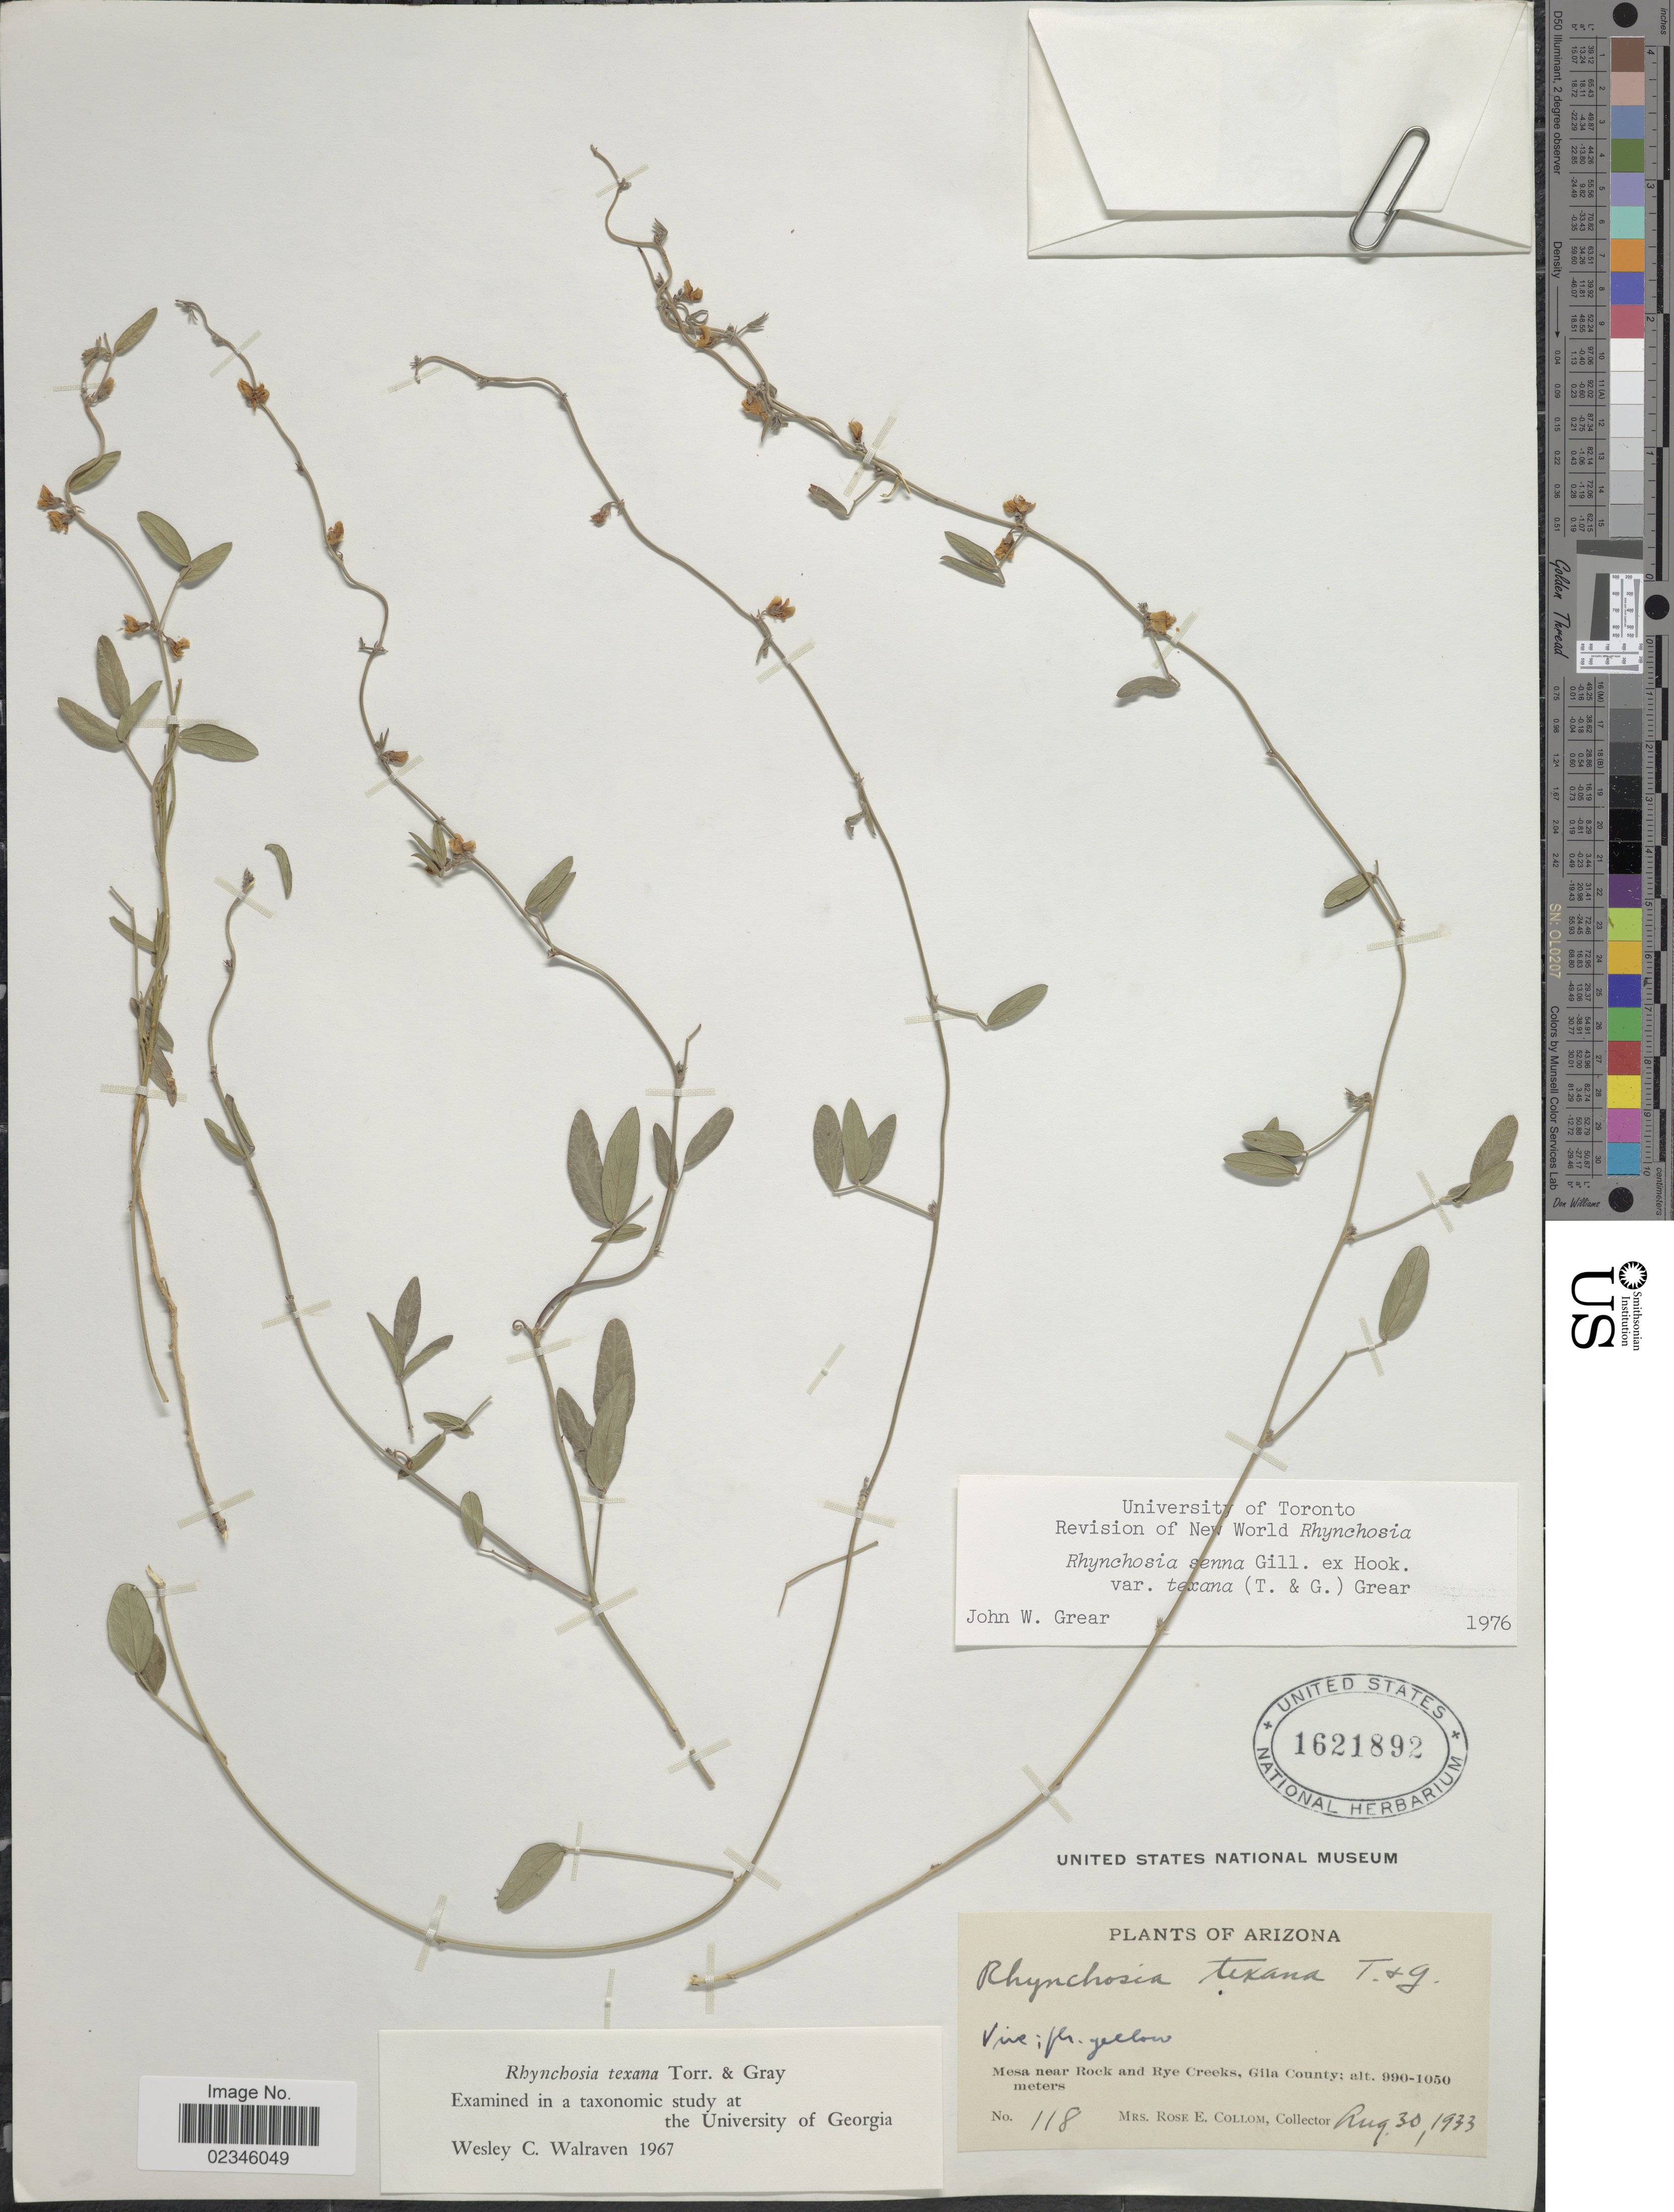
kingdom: Plantae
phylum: Tracheophyta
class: Magnoliopsida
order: Fabales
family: Fabaceae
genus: Rhynchosia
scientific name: Rhynchosia senna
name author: Gillies ex Hook.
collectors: R. E. Collom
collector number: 118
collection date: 1933-08-30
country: United States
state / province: Arizona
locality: Mesa near Rock and Rye Creeks, Gila County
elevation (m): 900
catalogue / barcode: US 1621892